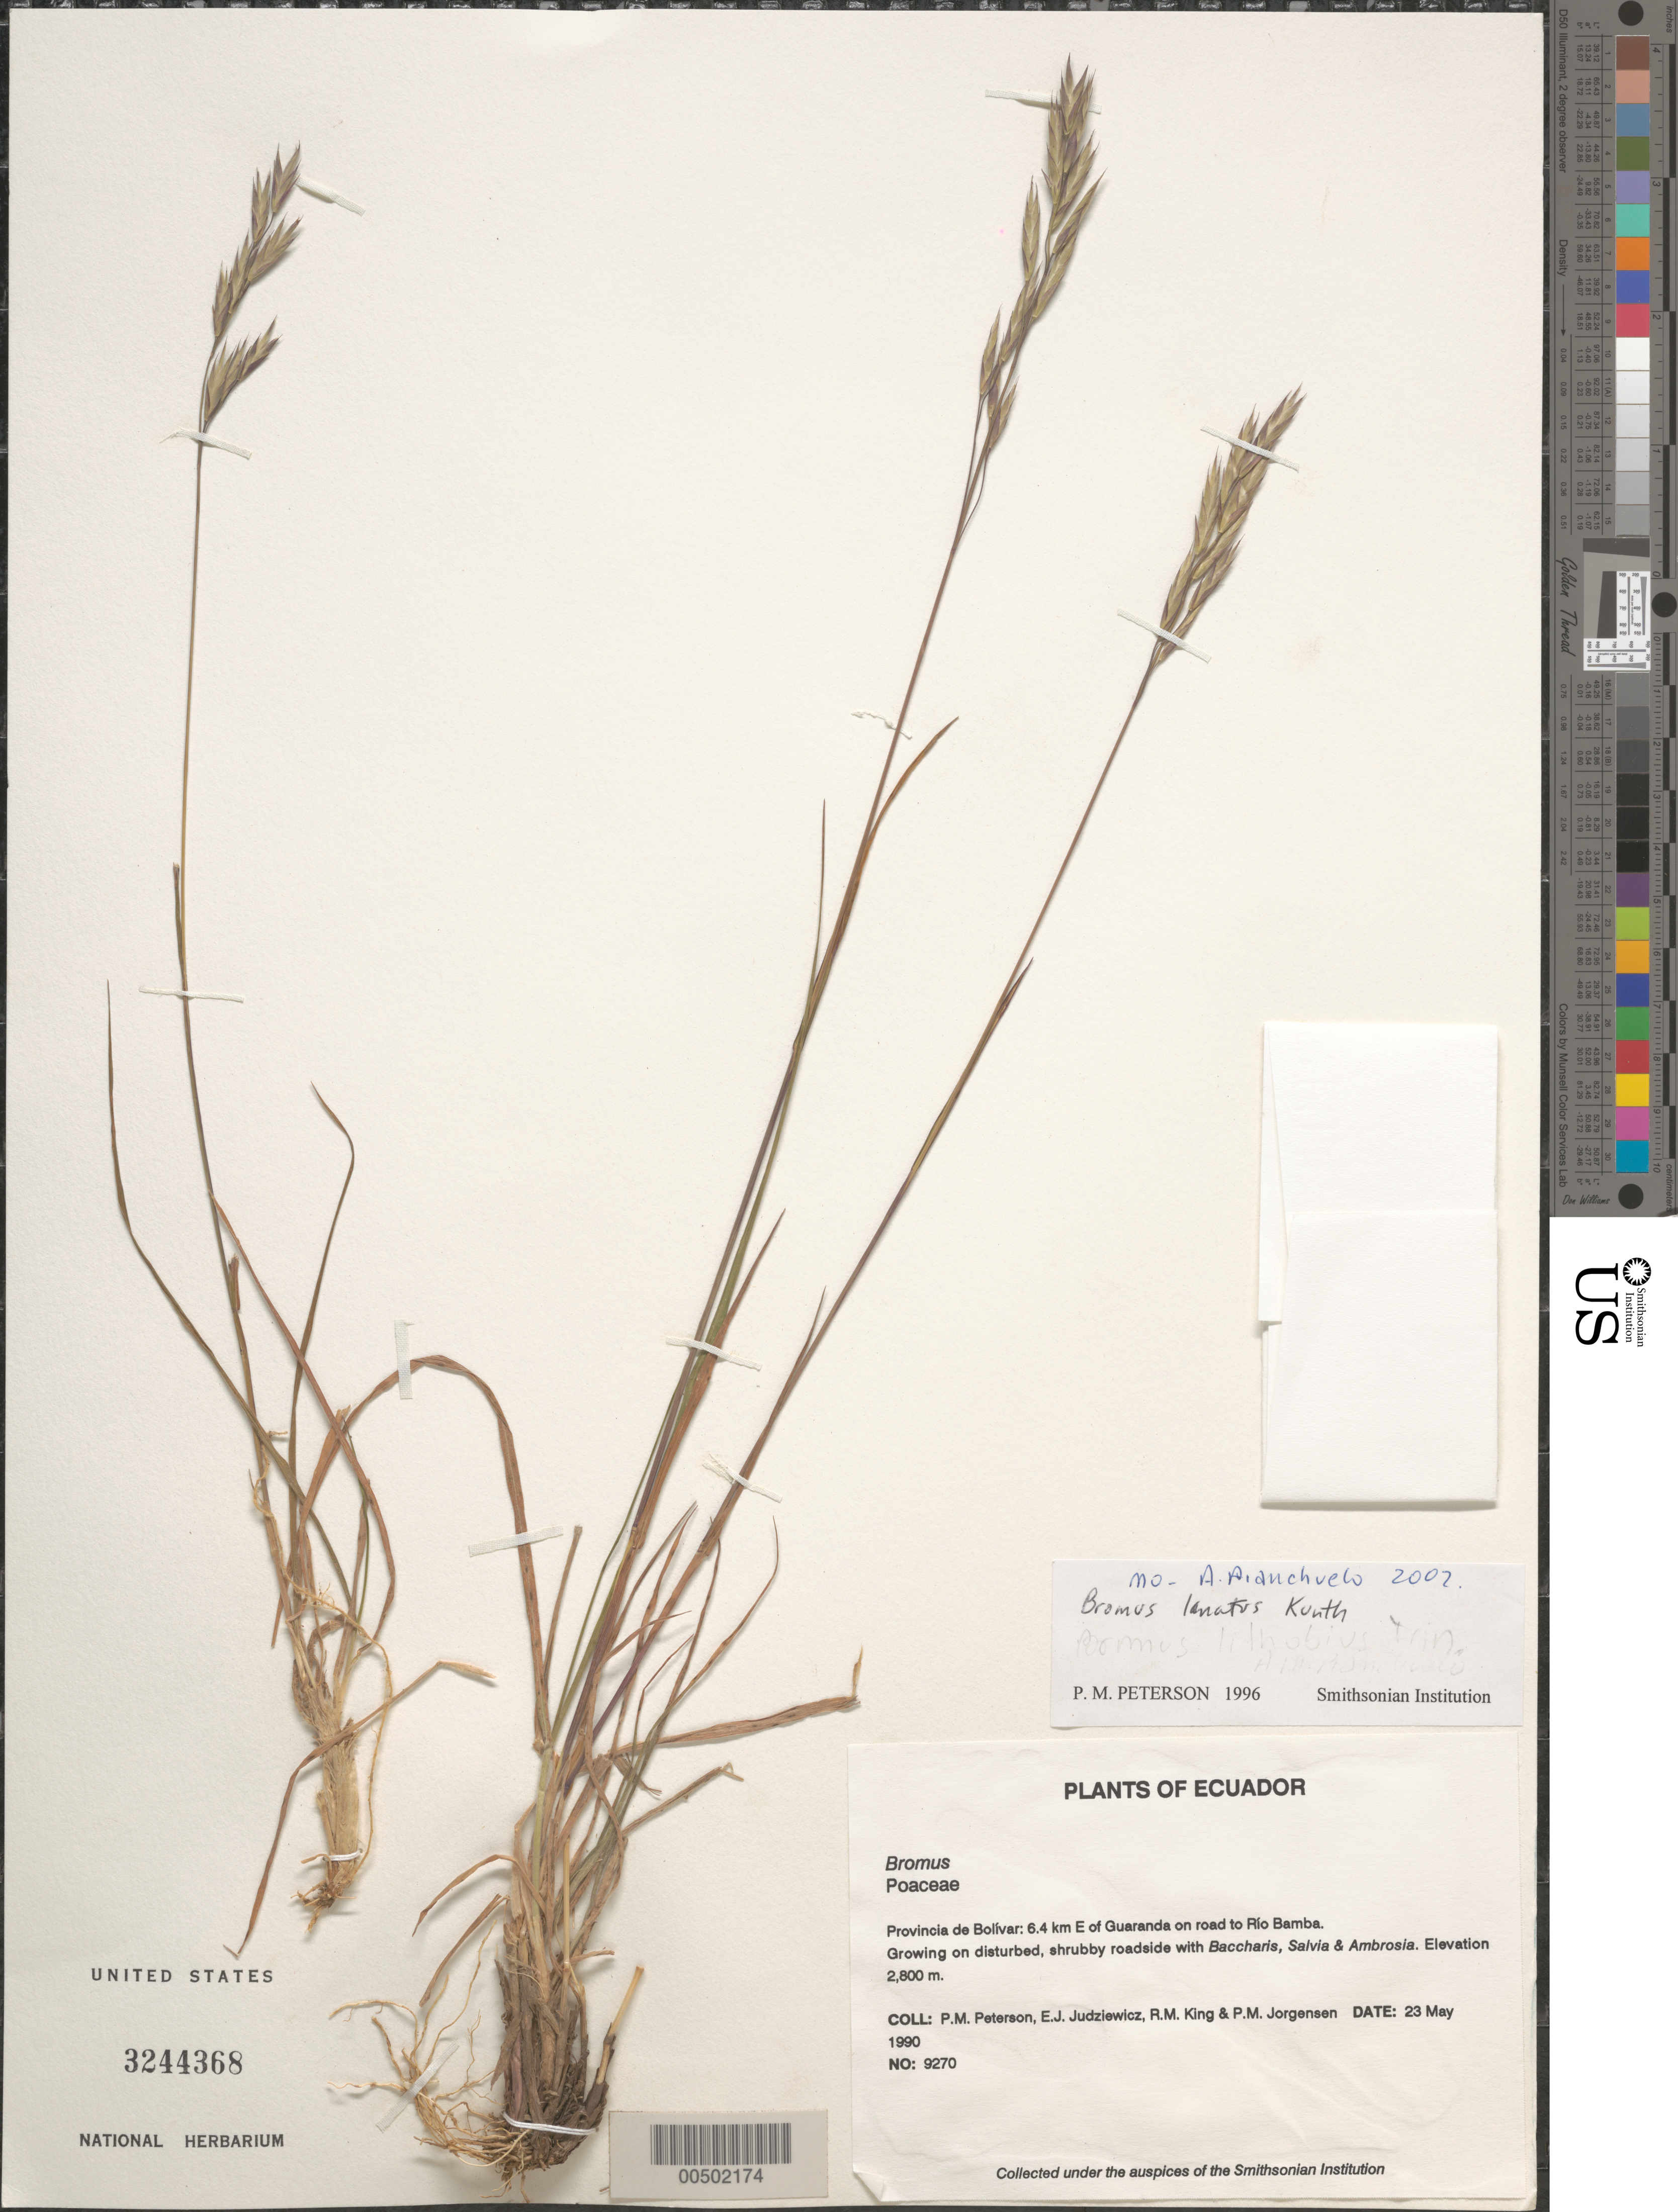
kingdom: Plantae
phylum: Tracheophyta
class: Liliopsida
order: Poales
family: Poaceae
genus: Bromus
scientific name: Bromus sp.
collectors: P. M. Peterson, E. J. Judziewicz, R. M. King & P. M. Jørgensen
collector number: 09270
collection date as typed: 23 May 1990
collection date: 1990-05-23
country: Ecuador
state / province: Bolívar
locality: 6.4 km E of Guaranda on road to Río Bamba.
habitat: Growing on disturbed, shrubby roadside with Baccharis, Salvia & Ambrosia.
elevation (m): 2800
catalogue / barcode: US 3244368